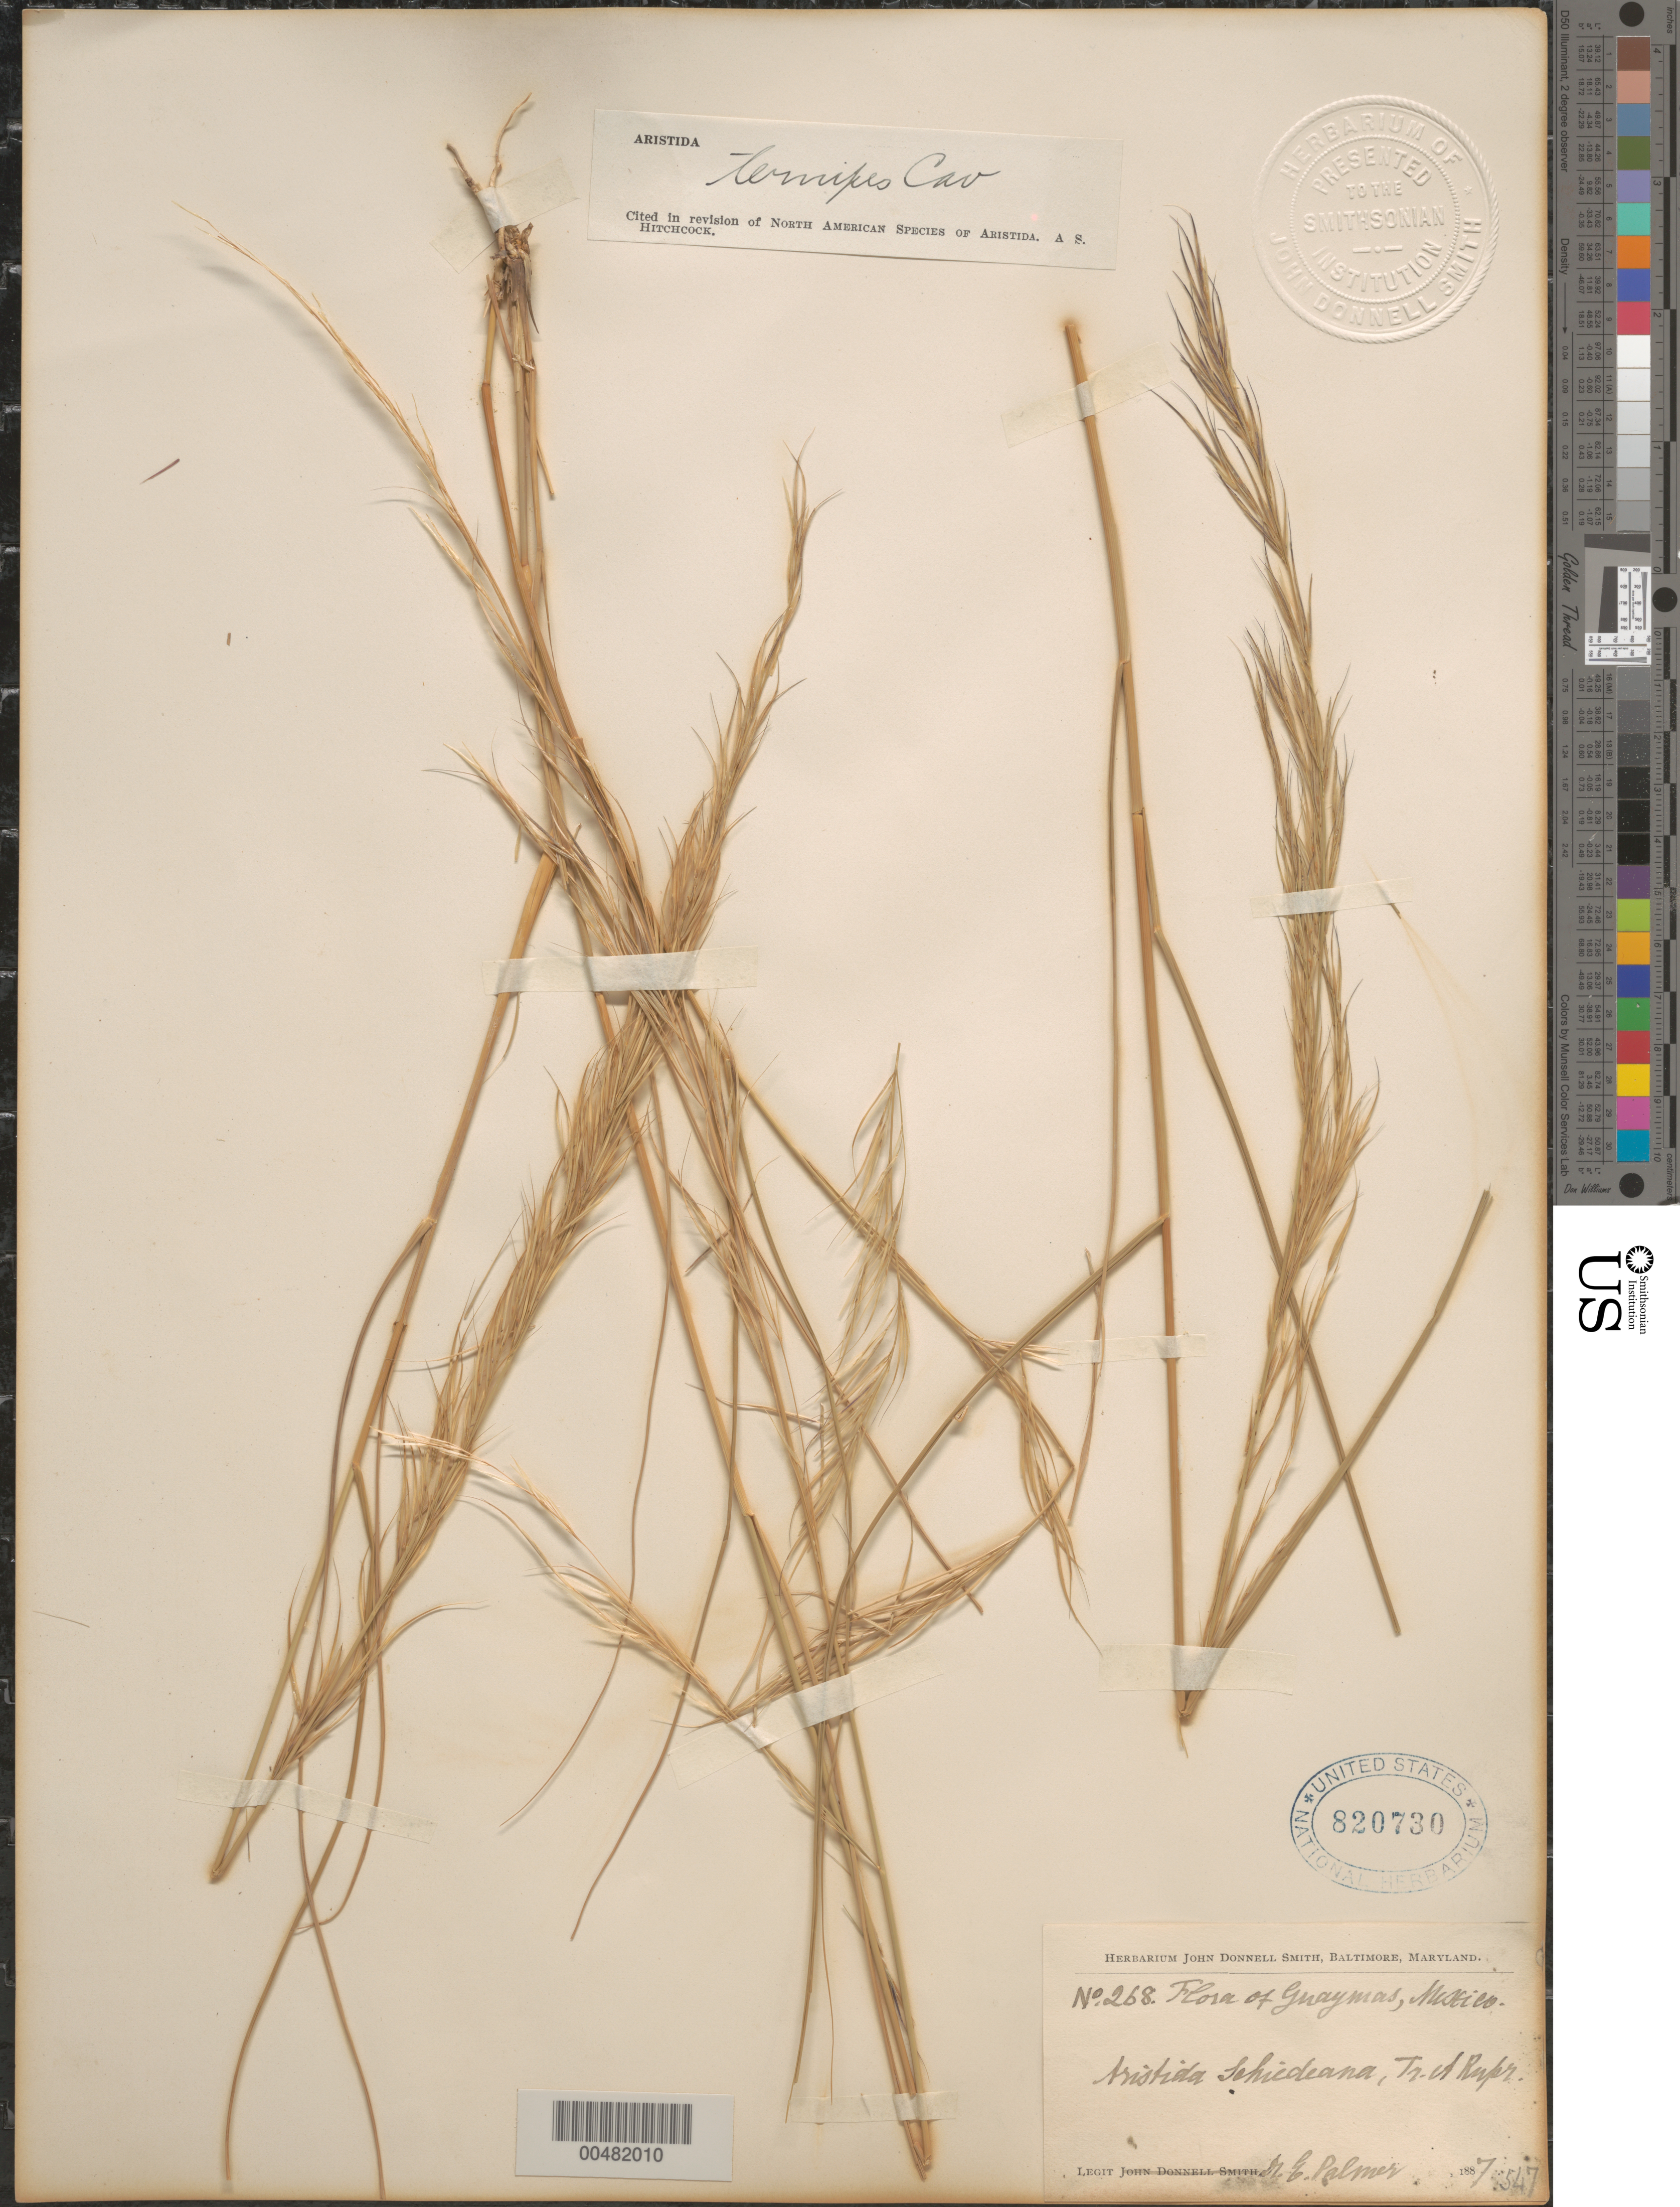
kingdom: Plantae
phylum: Tracheophyta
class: Liliopsida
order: Poales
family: Poaceae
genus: Aristida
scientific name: Aristida ternipes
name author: Cav.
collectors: E. Palmer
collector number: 268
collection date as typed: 1887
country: Mexico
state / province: Sonora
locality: Guaymas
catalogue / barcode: US 820730